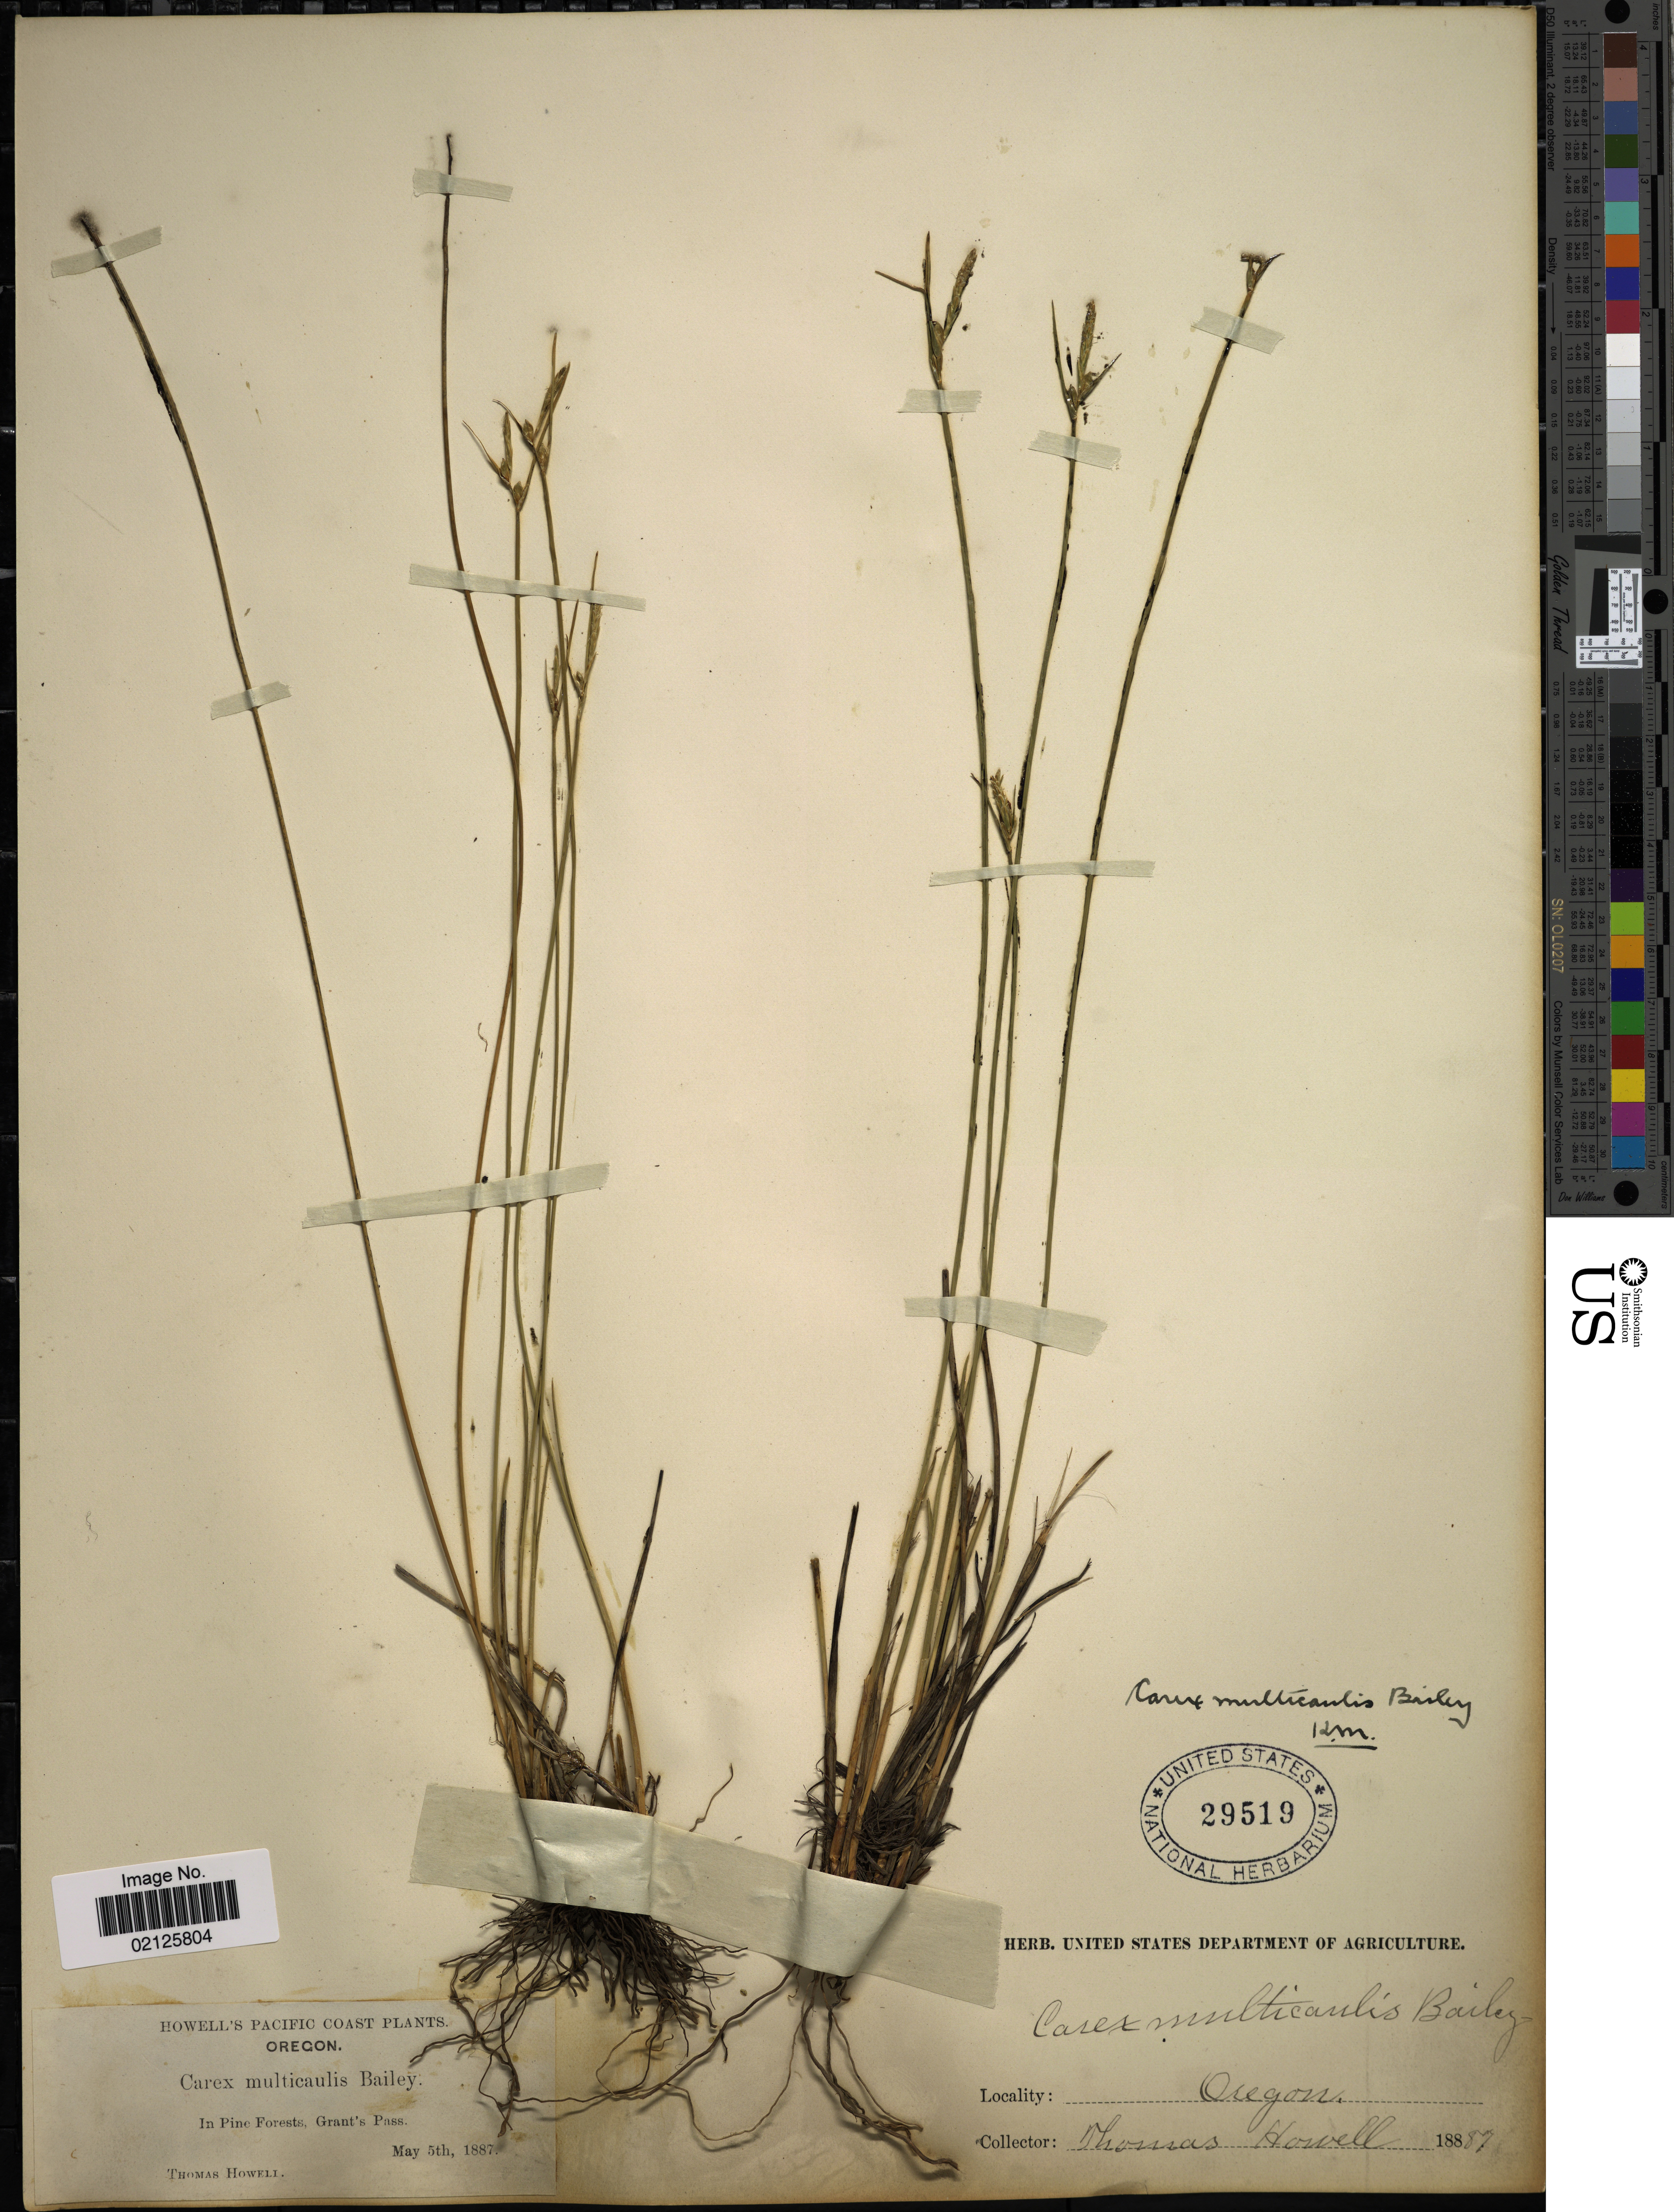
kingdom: Plantae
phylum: Tracheophyta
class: Liliopsida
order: Poales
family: Cyperaceae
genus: Carex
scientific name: Carex multicaulis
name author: L.H. Bailey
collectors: T. Howell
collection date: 1887-05-05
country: United States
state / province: Oregon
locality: Pacific Coast, In Pine Forests, Grant's Pass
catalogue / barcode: US 29519